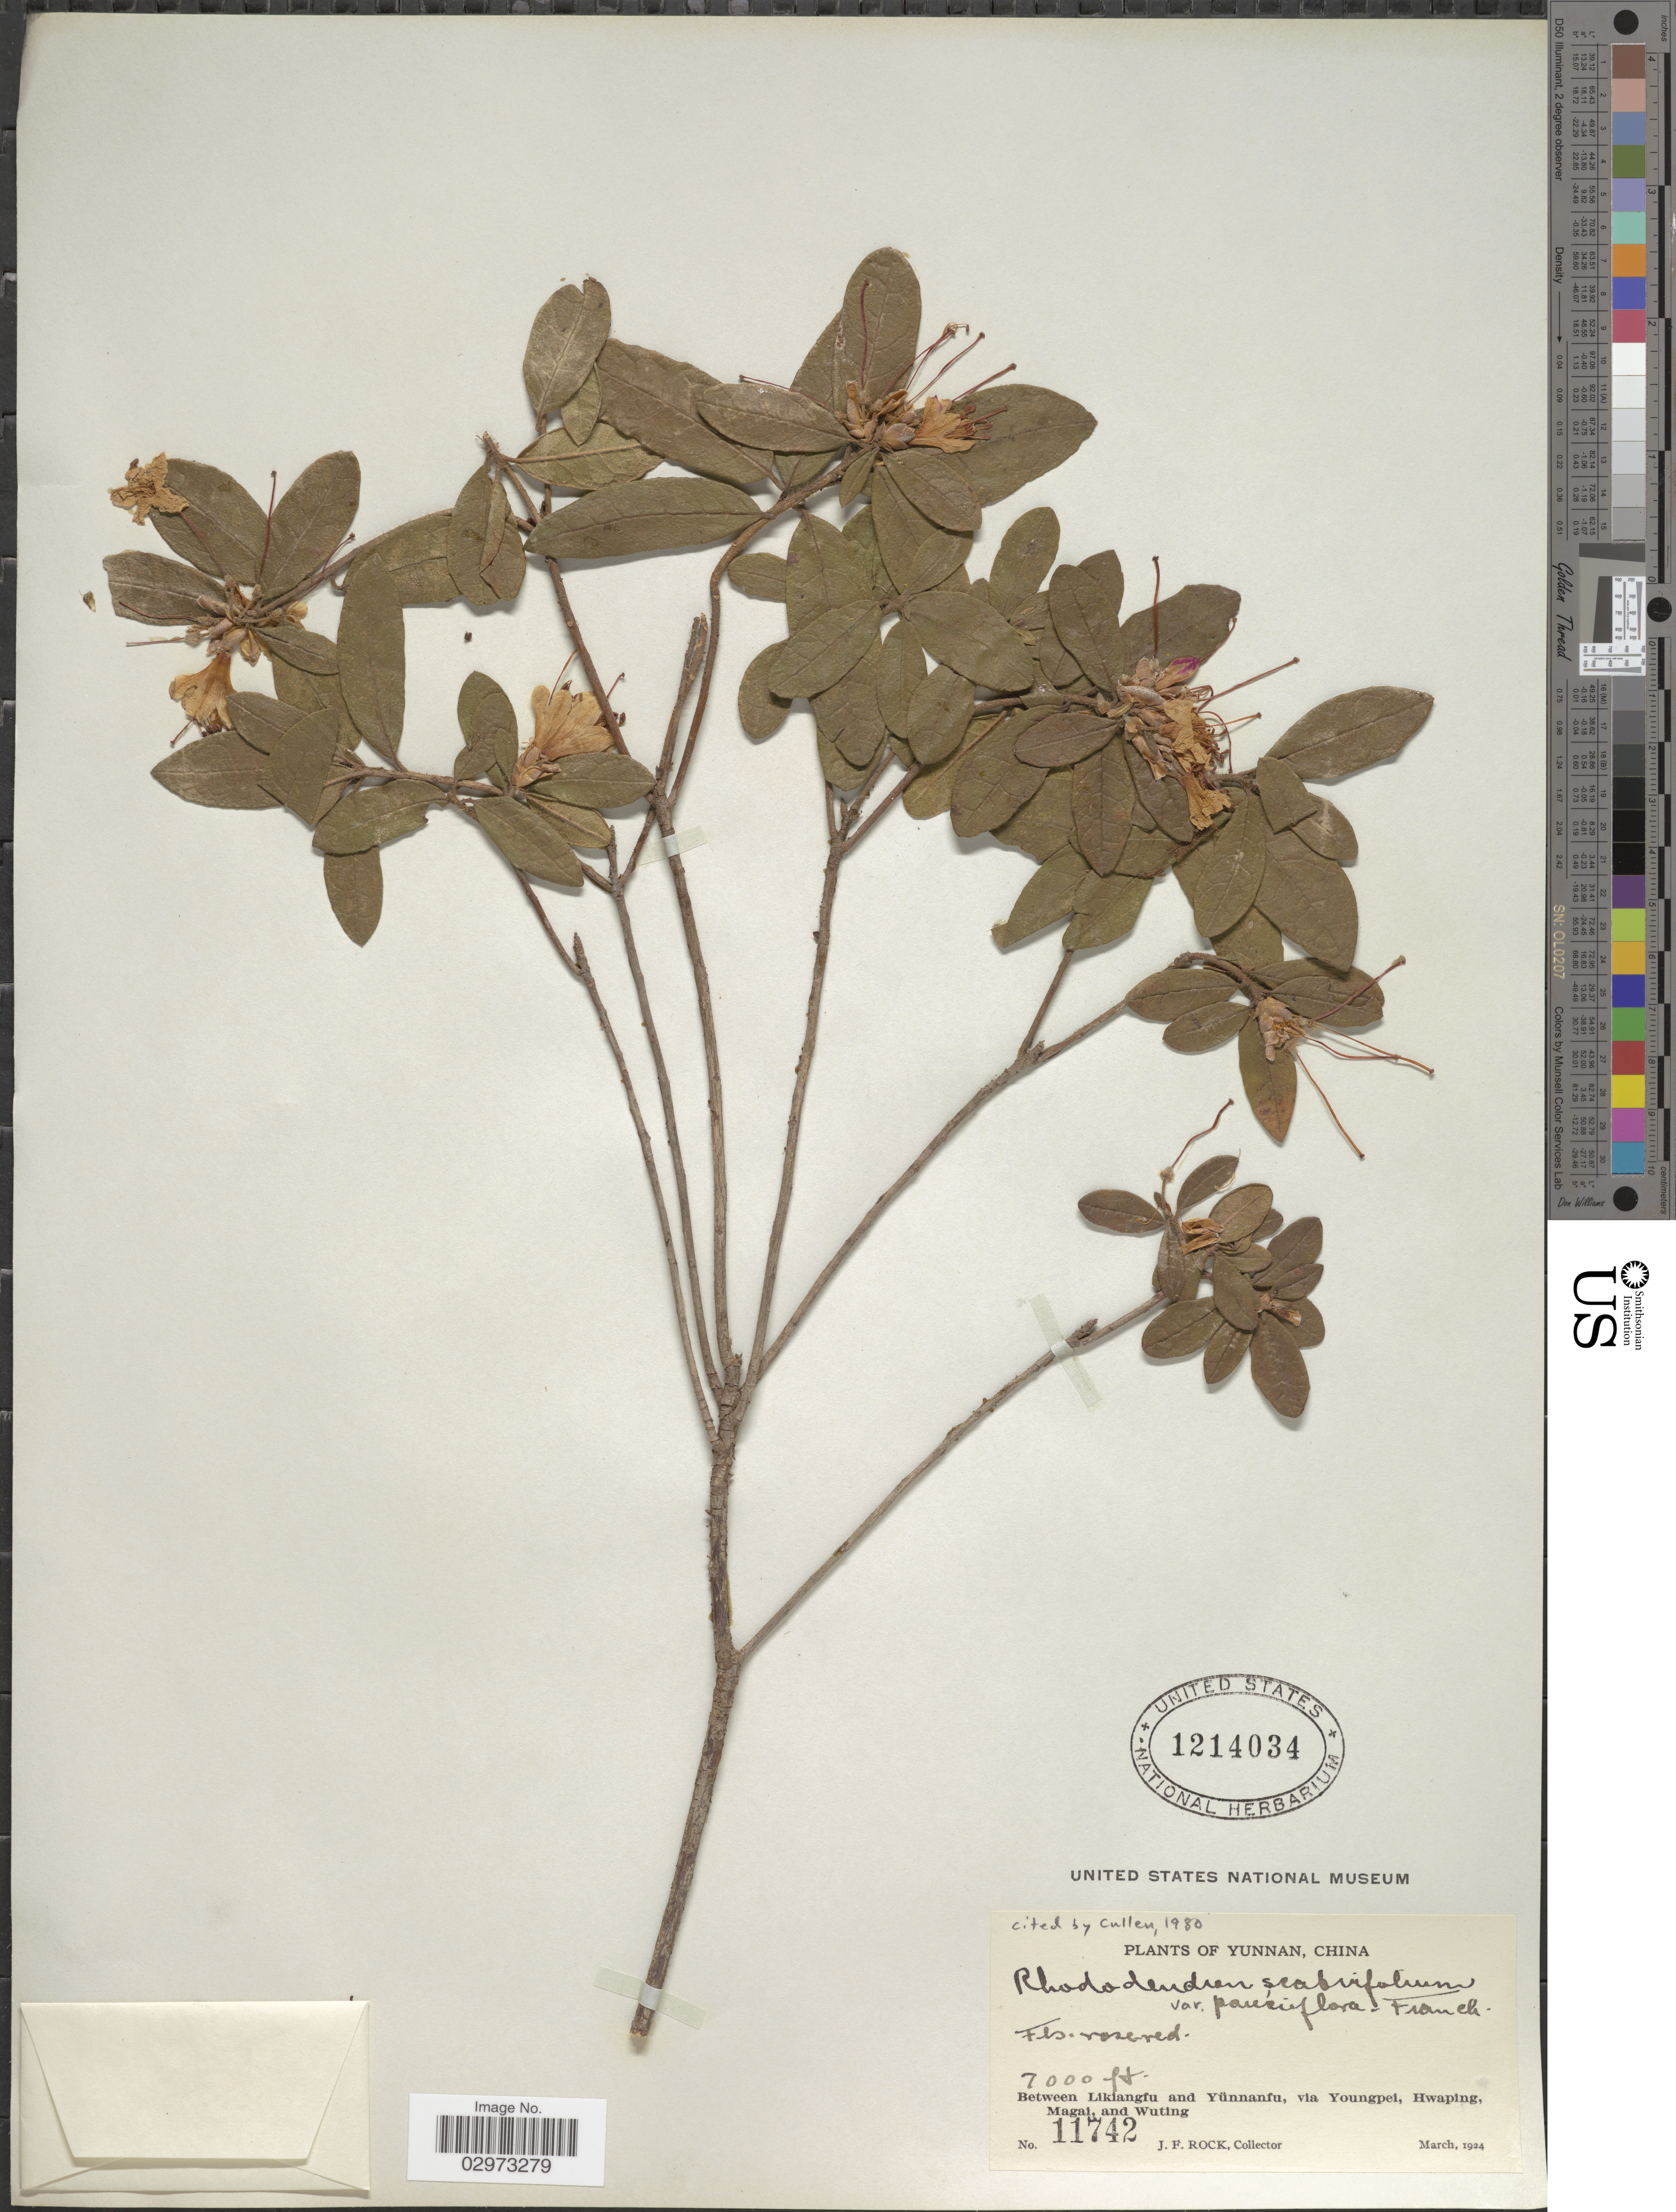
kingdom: Plantae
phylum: Tracheophyta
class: Magnoliopsida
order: Ericales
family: Ericaceae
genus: Rhododendron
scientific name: Rhododendron scabrifolium var. pauciflorum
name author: Franch.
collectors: J. Rock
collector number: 11742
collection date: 1924-03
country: China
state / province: Yunnan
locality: Between Likiangfu and Yünnanfu, via Youngpei, Hwaping, Magai, and Wuting.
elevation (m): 2134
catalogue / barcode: US 1214034